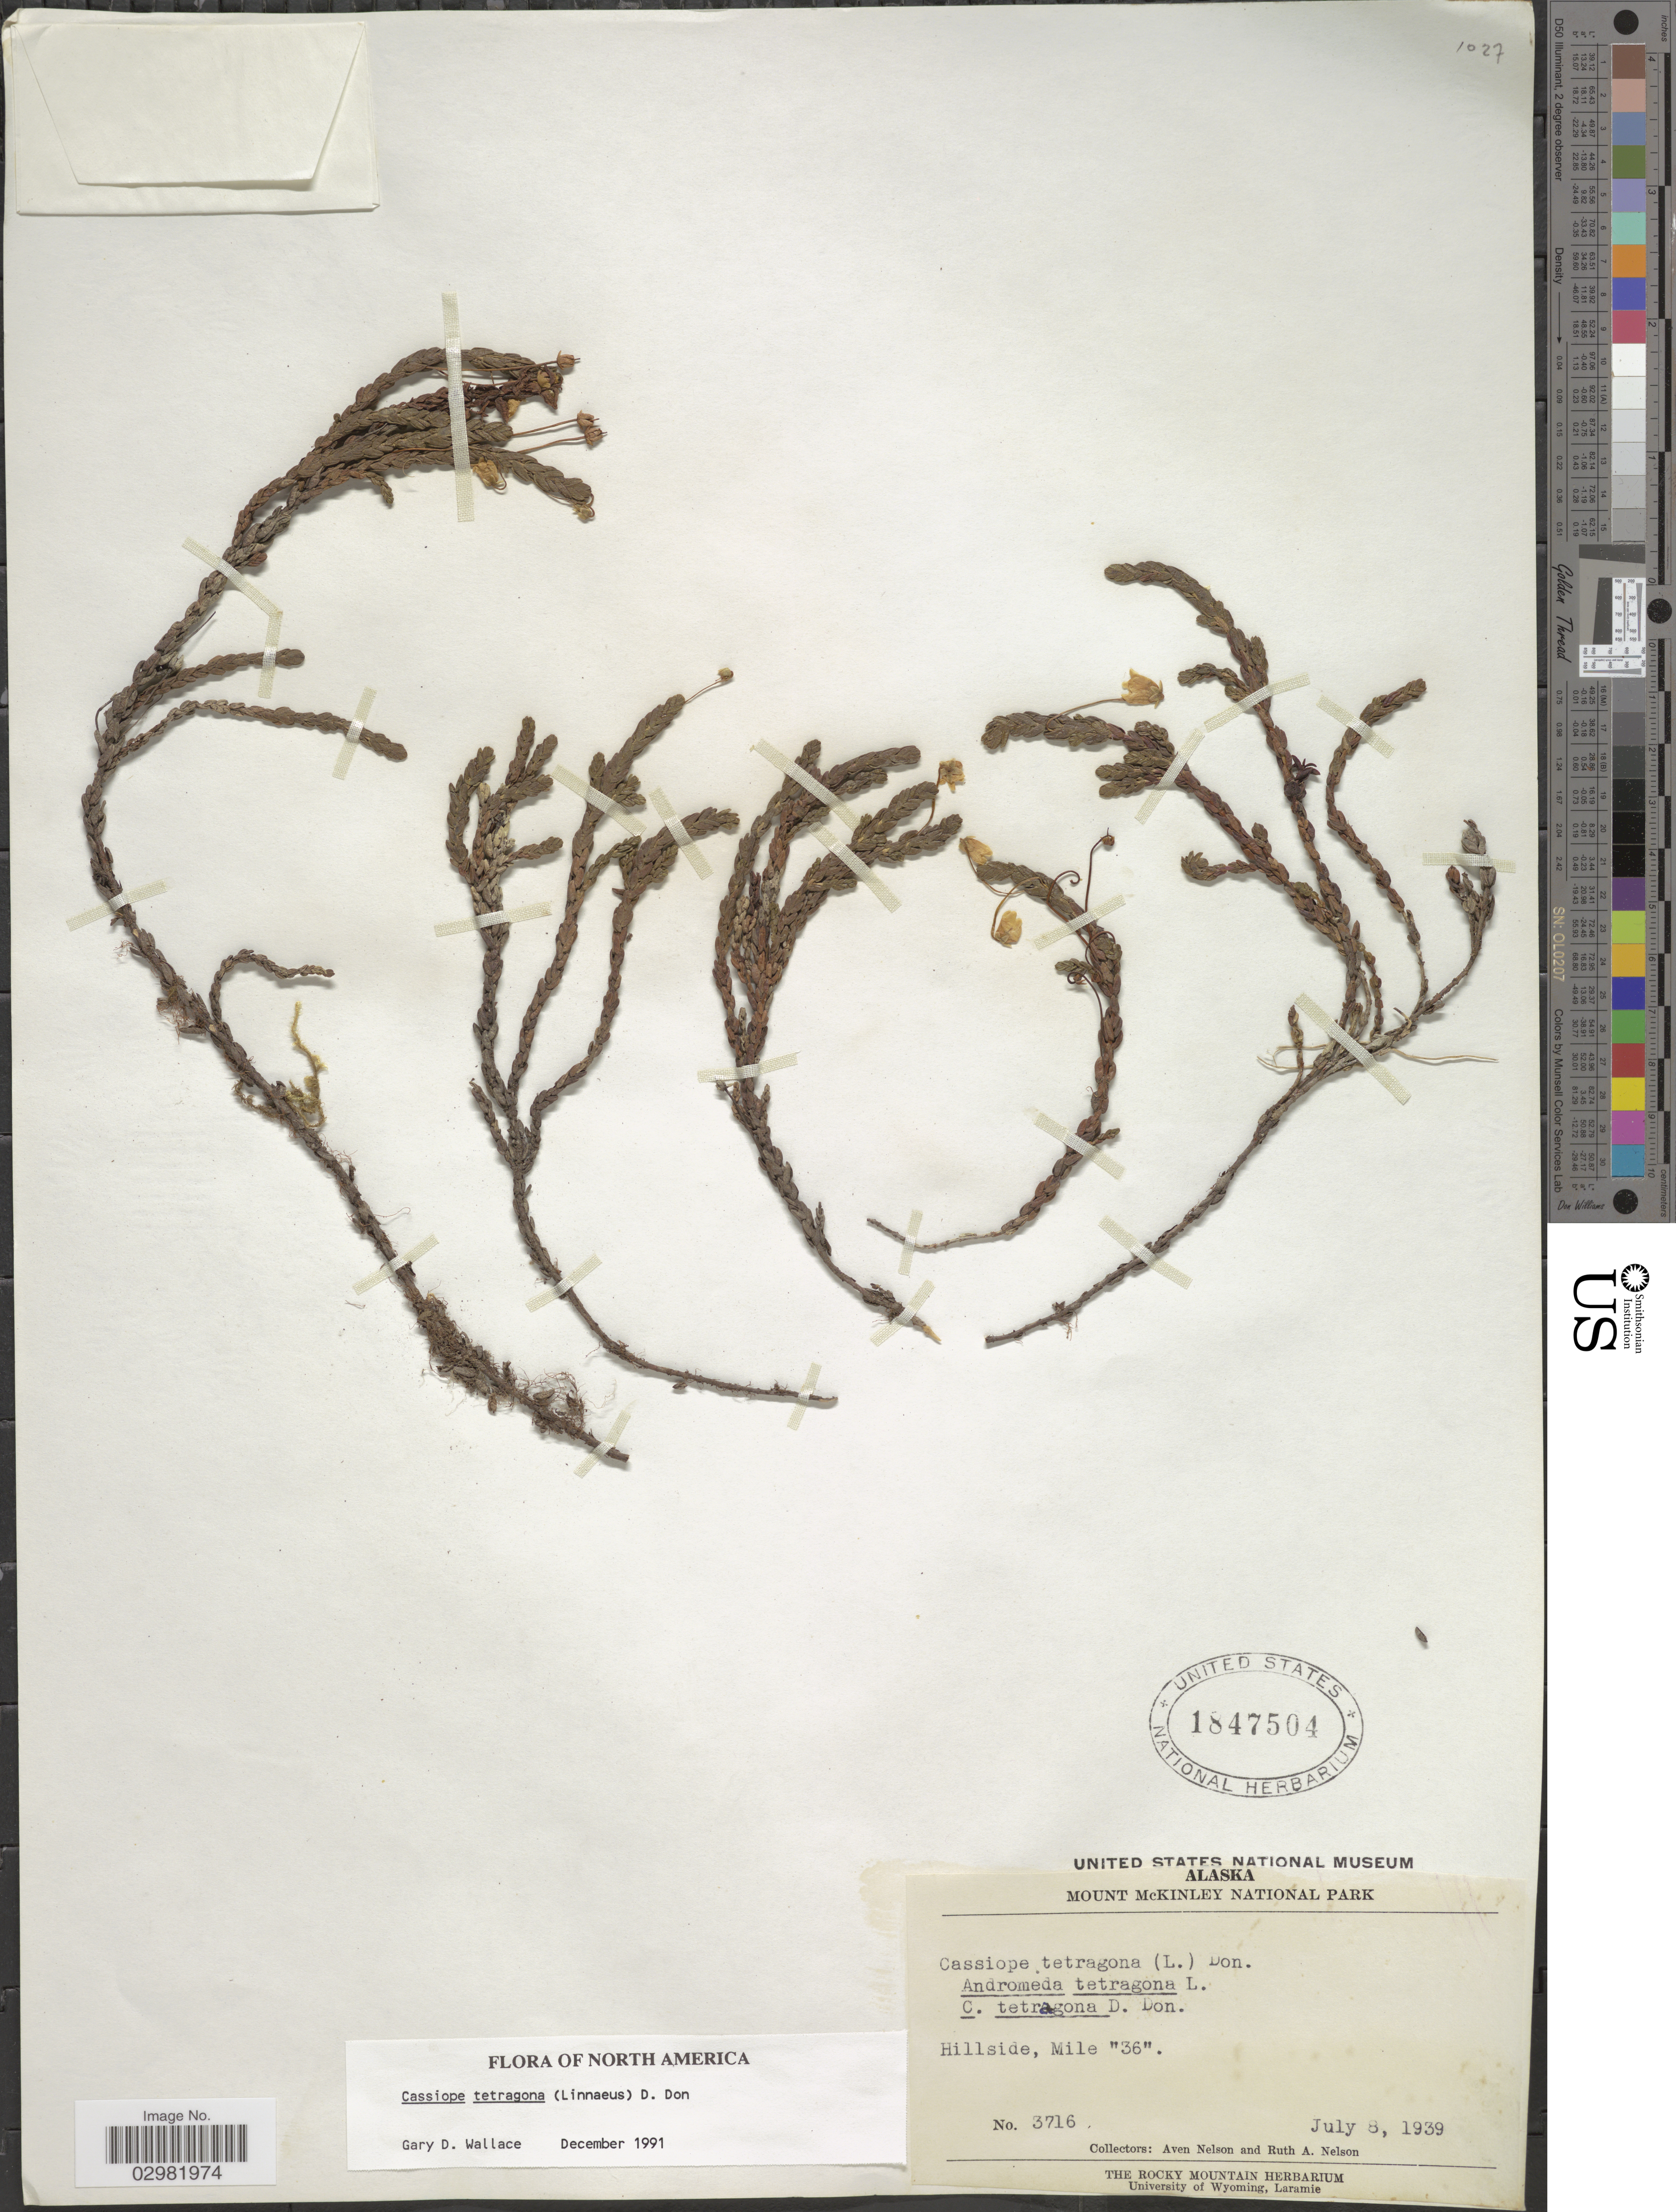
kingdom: Plantae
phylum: Tracheophyta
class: Magnoliopsida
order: Ericales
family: Ericaceae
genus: Cassiope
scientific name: Cassiope tetragona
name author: (L.) D. Don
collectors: A. Nelson & R. A. Nelson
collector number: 3716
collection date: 1939-07-08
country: United States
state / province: Alaska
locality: Mount McKinley National Park, Hillside, Mile "36".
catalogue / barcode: US 1847504